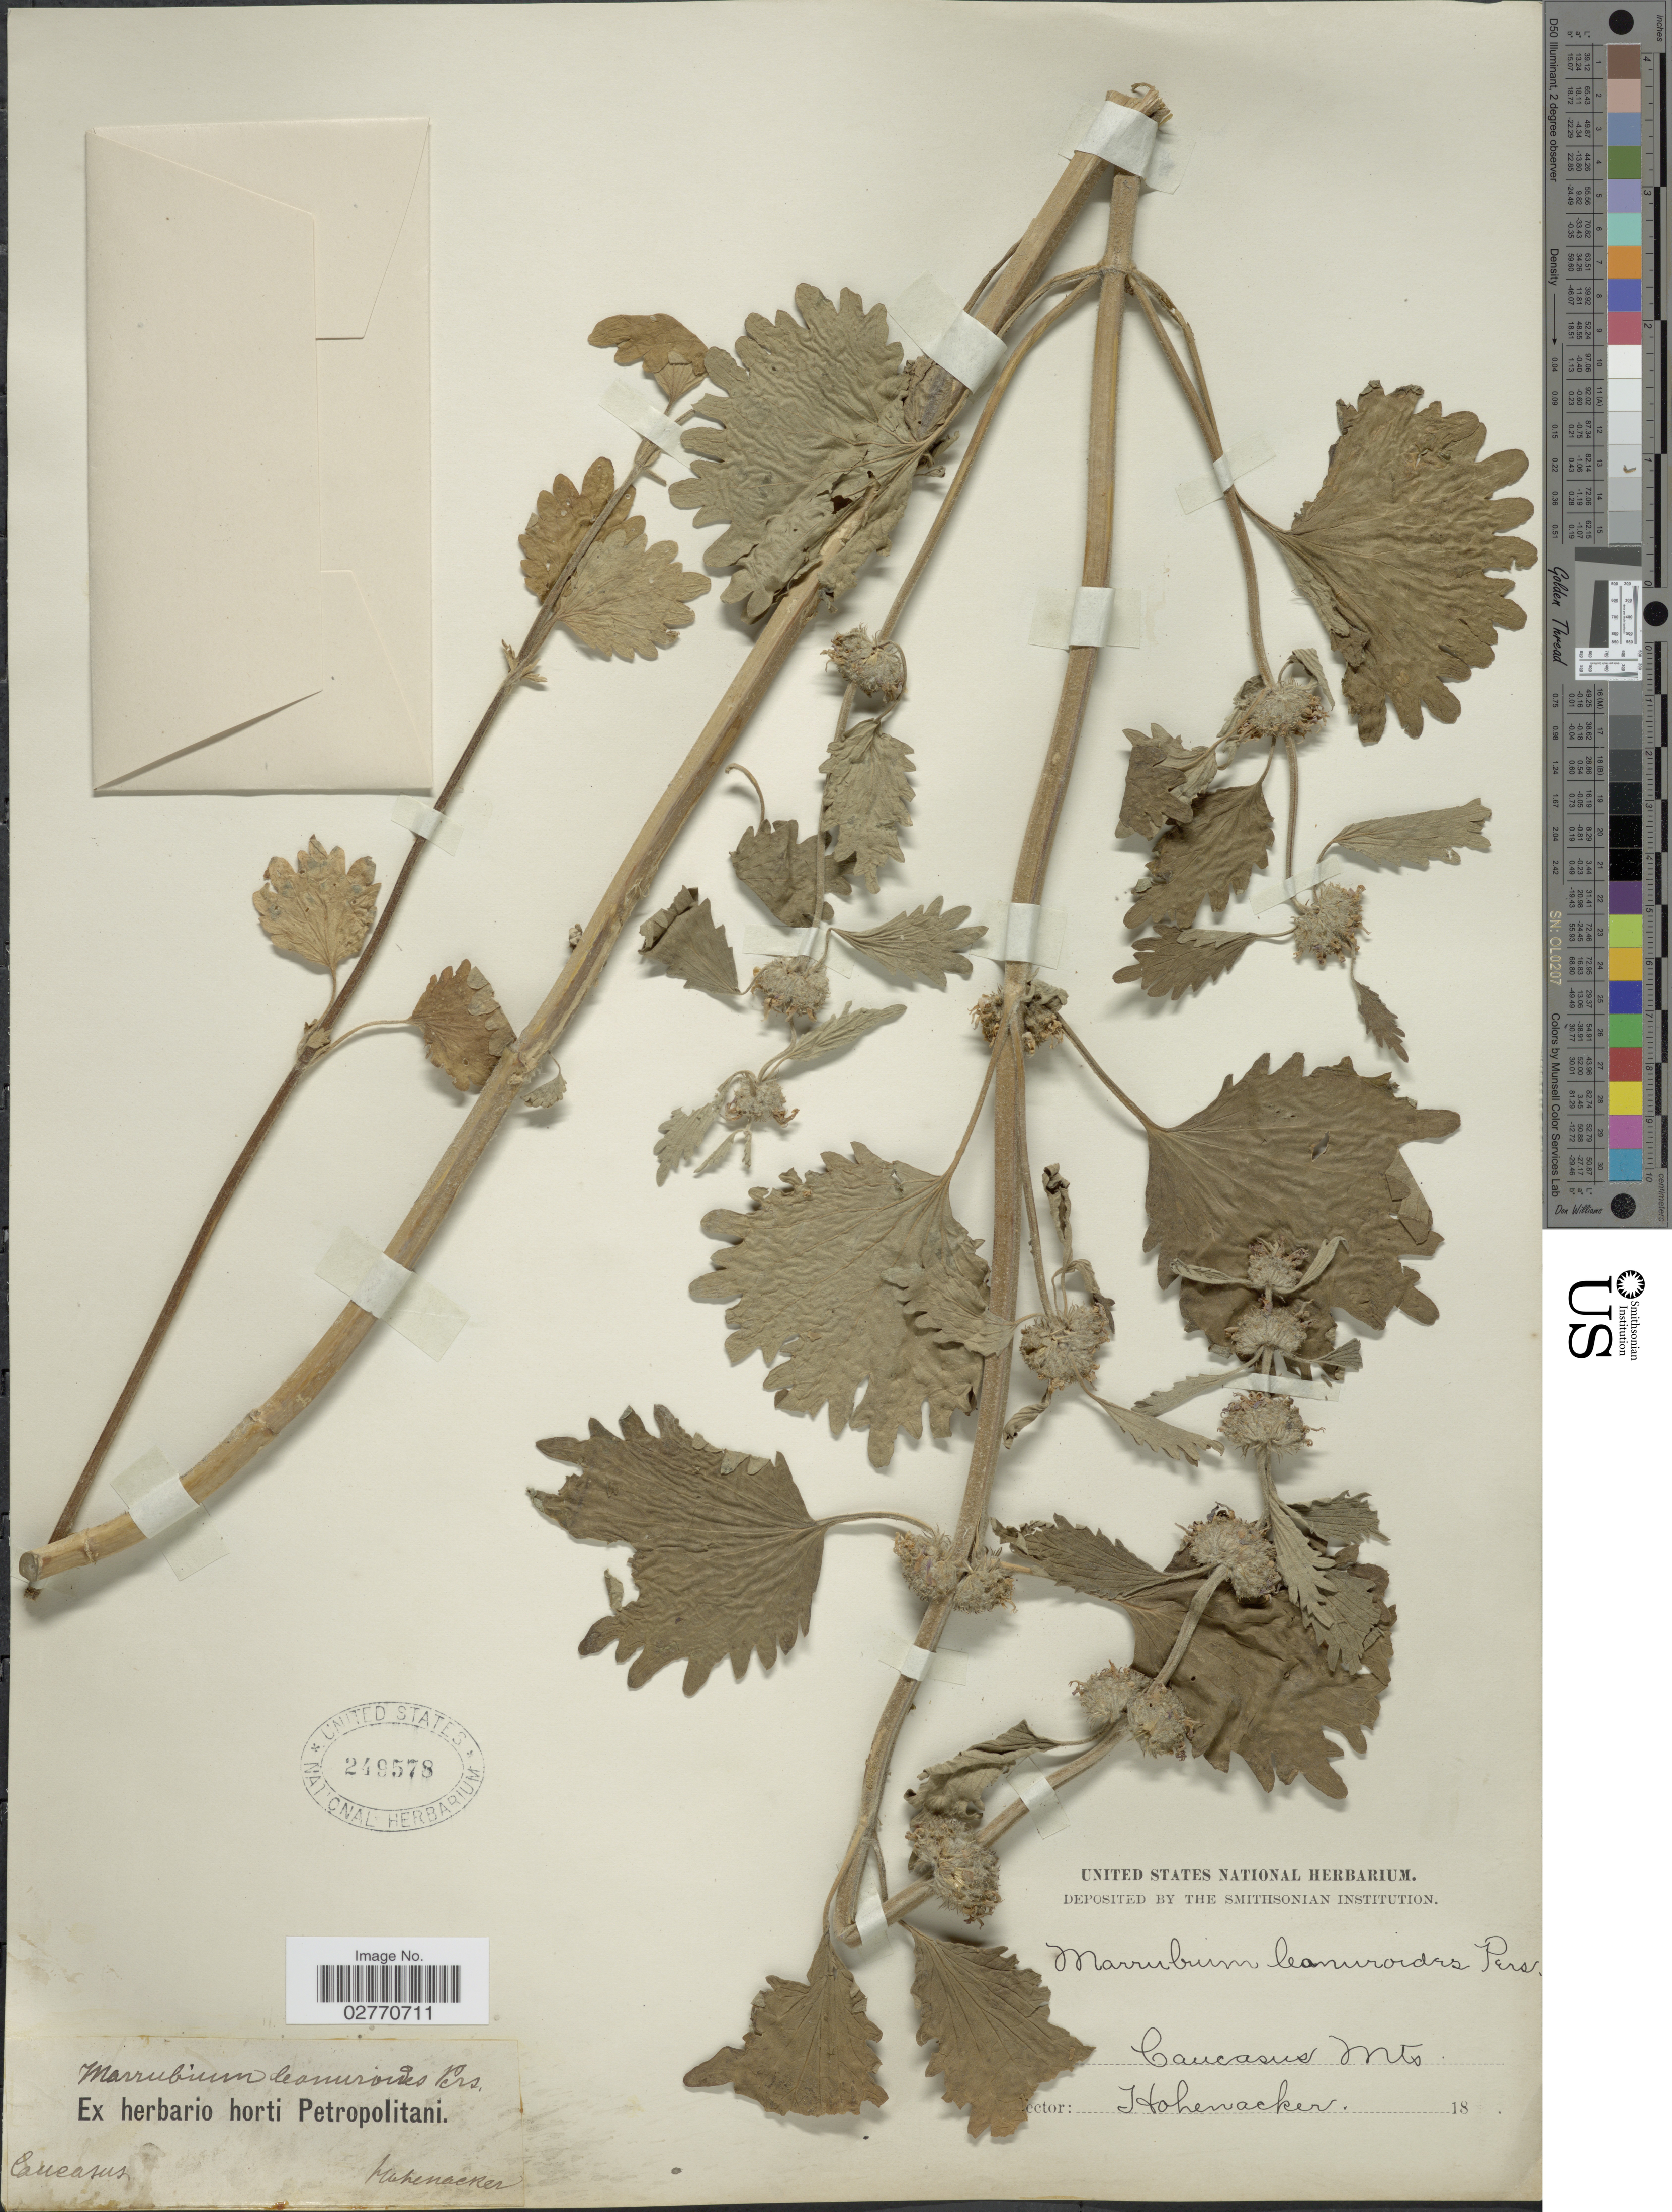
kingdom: Plantae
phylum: Tracheophyta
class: Magnoliopsida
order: Lamiales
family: Lamiaceae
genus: Marrubium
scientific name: Marrubium leonuroides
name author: Desr.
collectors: Hohenacker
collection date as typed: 18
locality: Caucasus, Caucasus Mts.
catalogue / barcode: US 249578